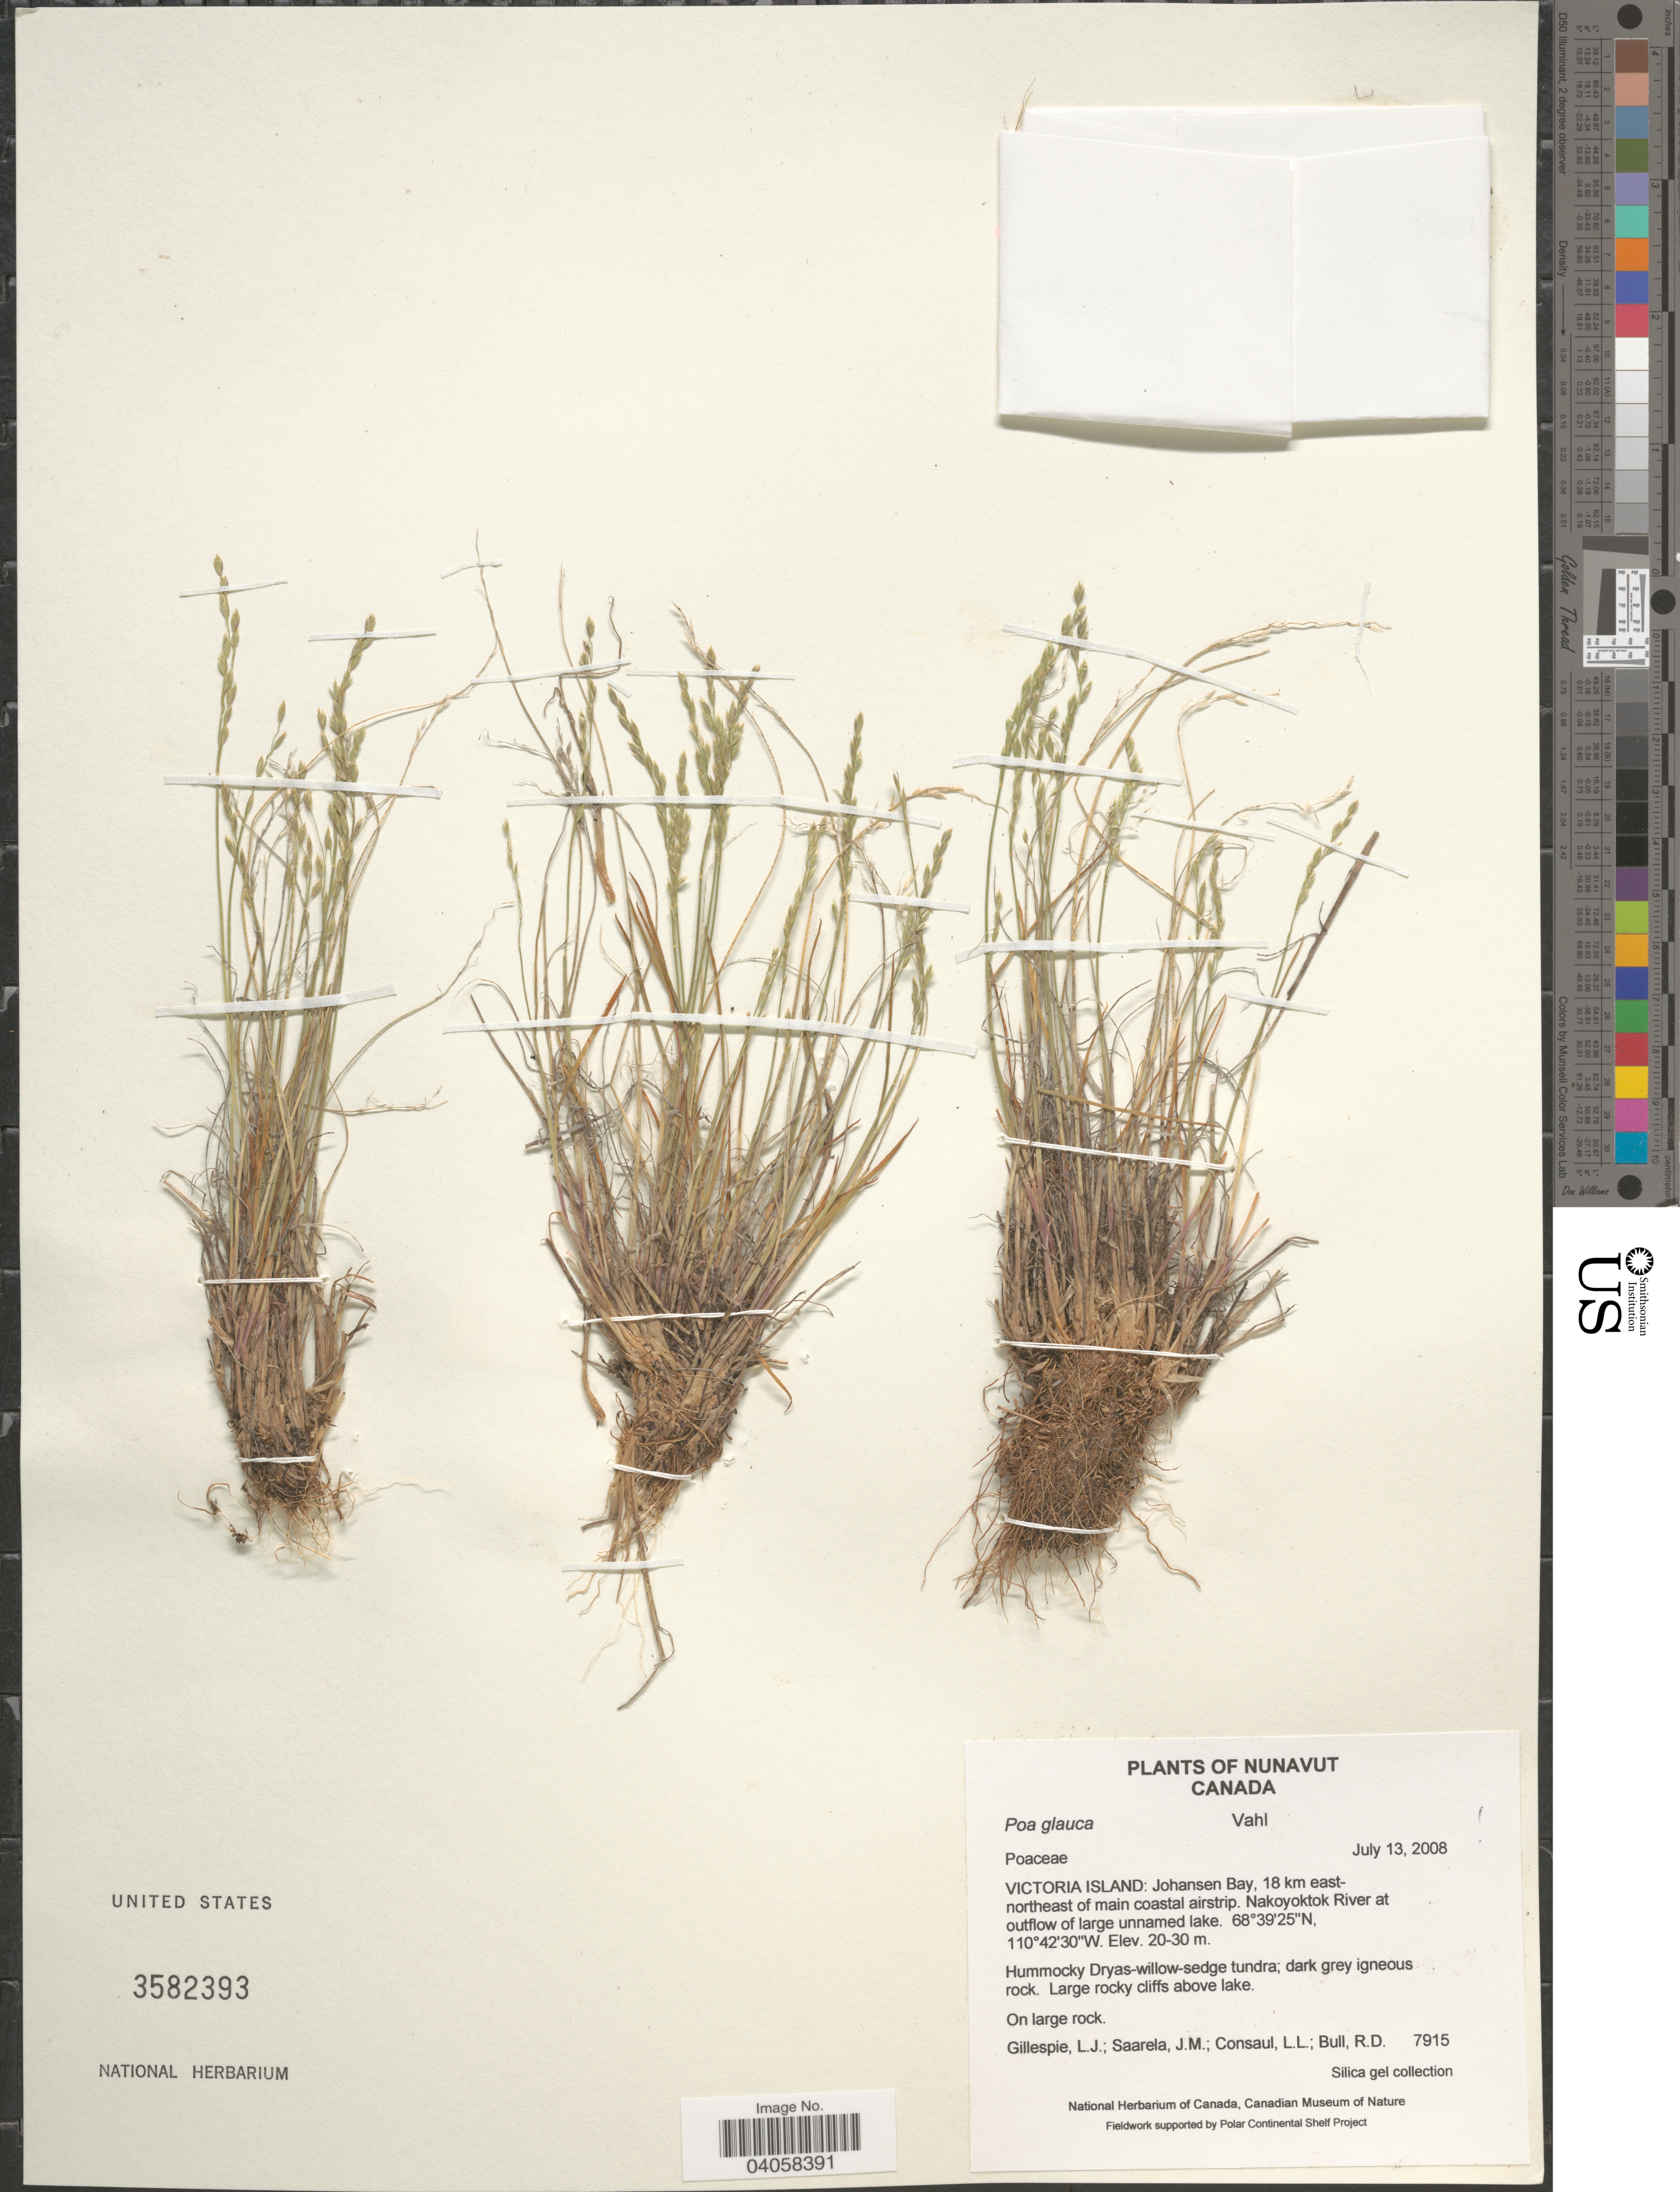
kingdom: Plantae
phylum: Tracheophyta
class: Liliopsida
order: Poales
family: Poaceae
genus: Poa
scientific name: Poa glauca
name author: Vahl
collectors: L. Gillespie, J. Saarela, L. Consaul & R. Bull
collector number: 7915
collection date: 2008-07-13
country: Canada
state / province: Nunavut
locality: Victoria Island: Johansen Bay, 18 km east-northeast of main coastal airstrip. Nakoyoktok River at outflow of large unnamed lake.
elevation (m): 20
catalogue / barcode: US 3582393